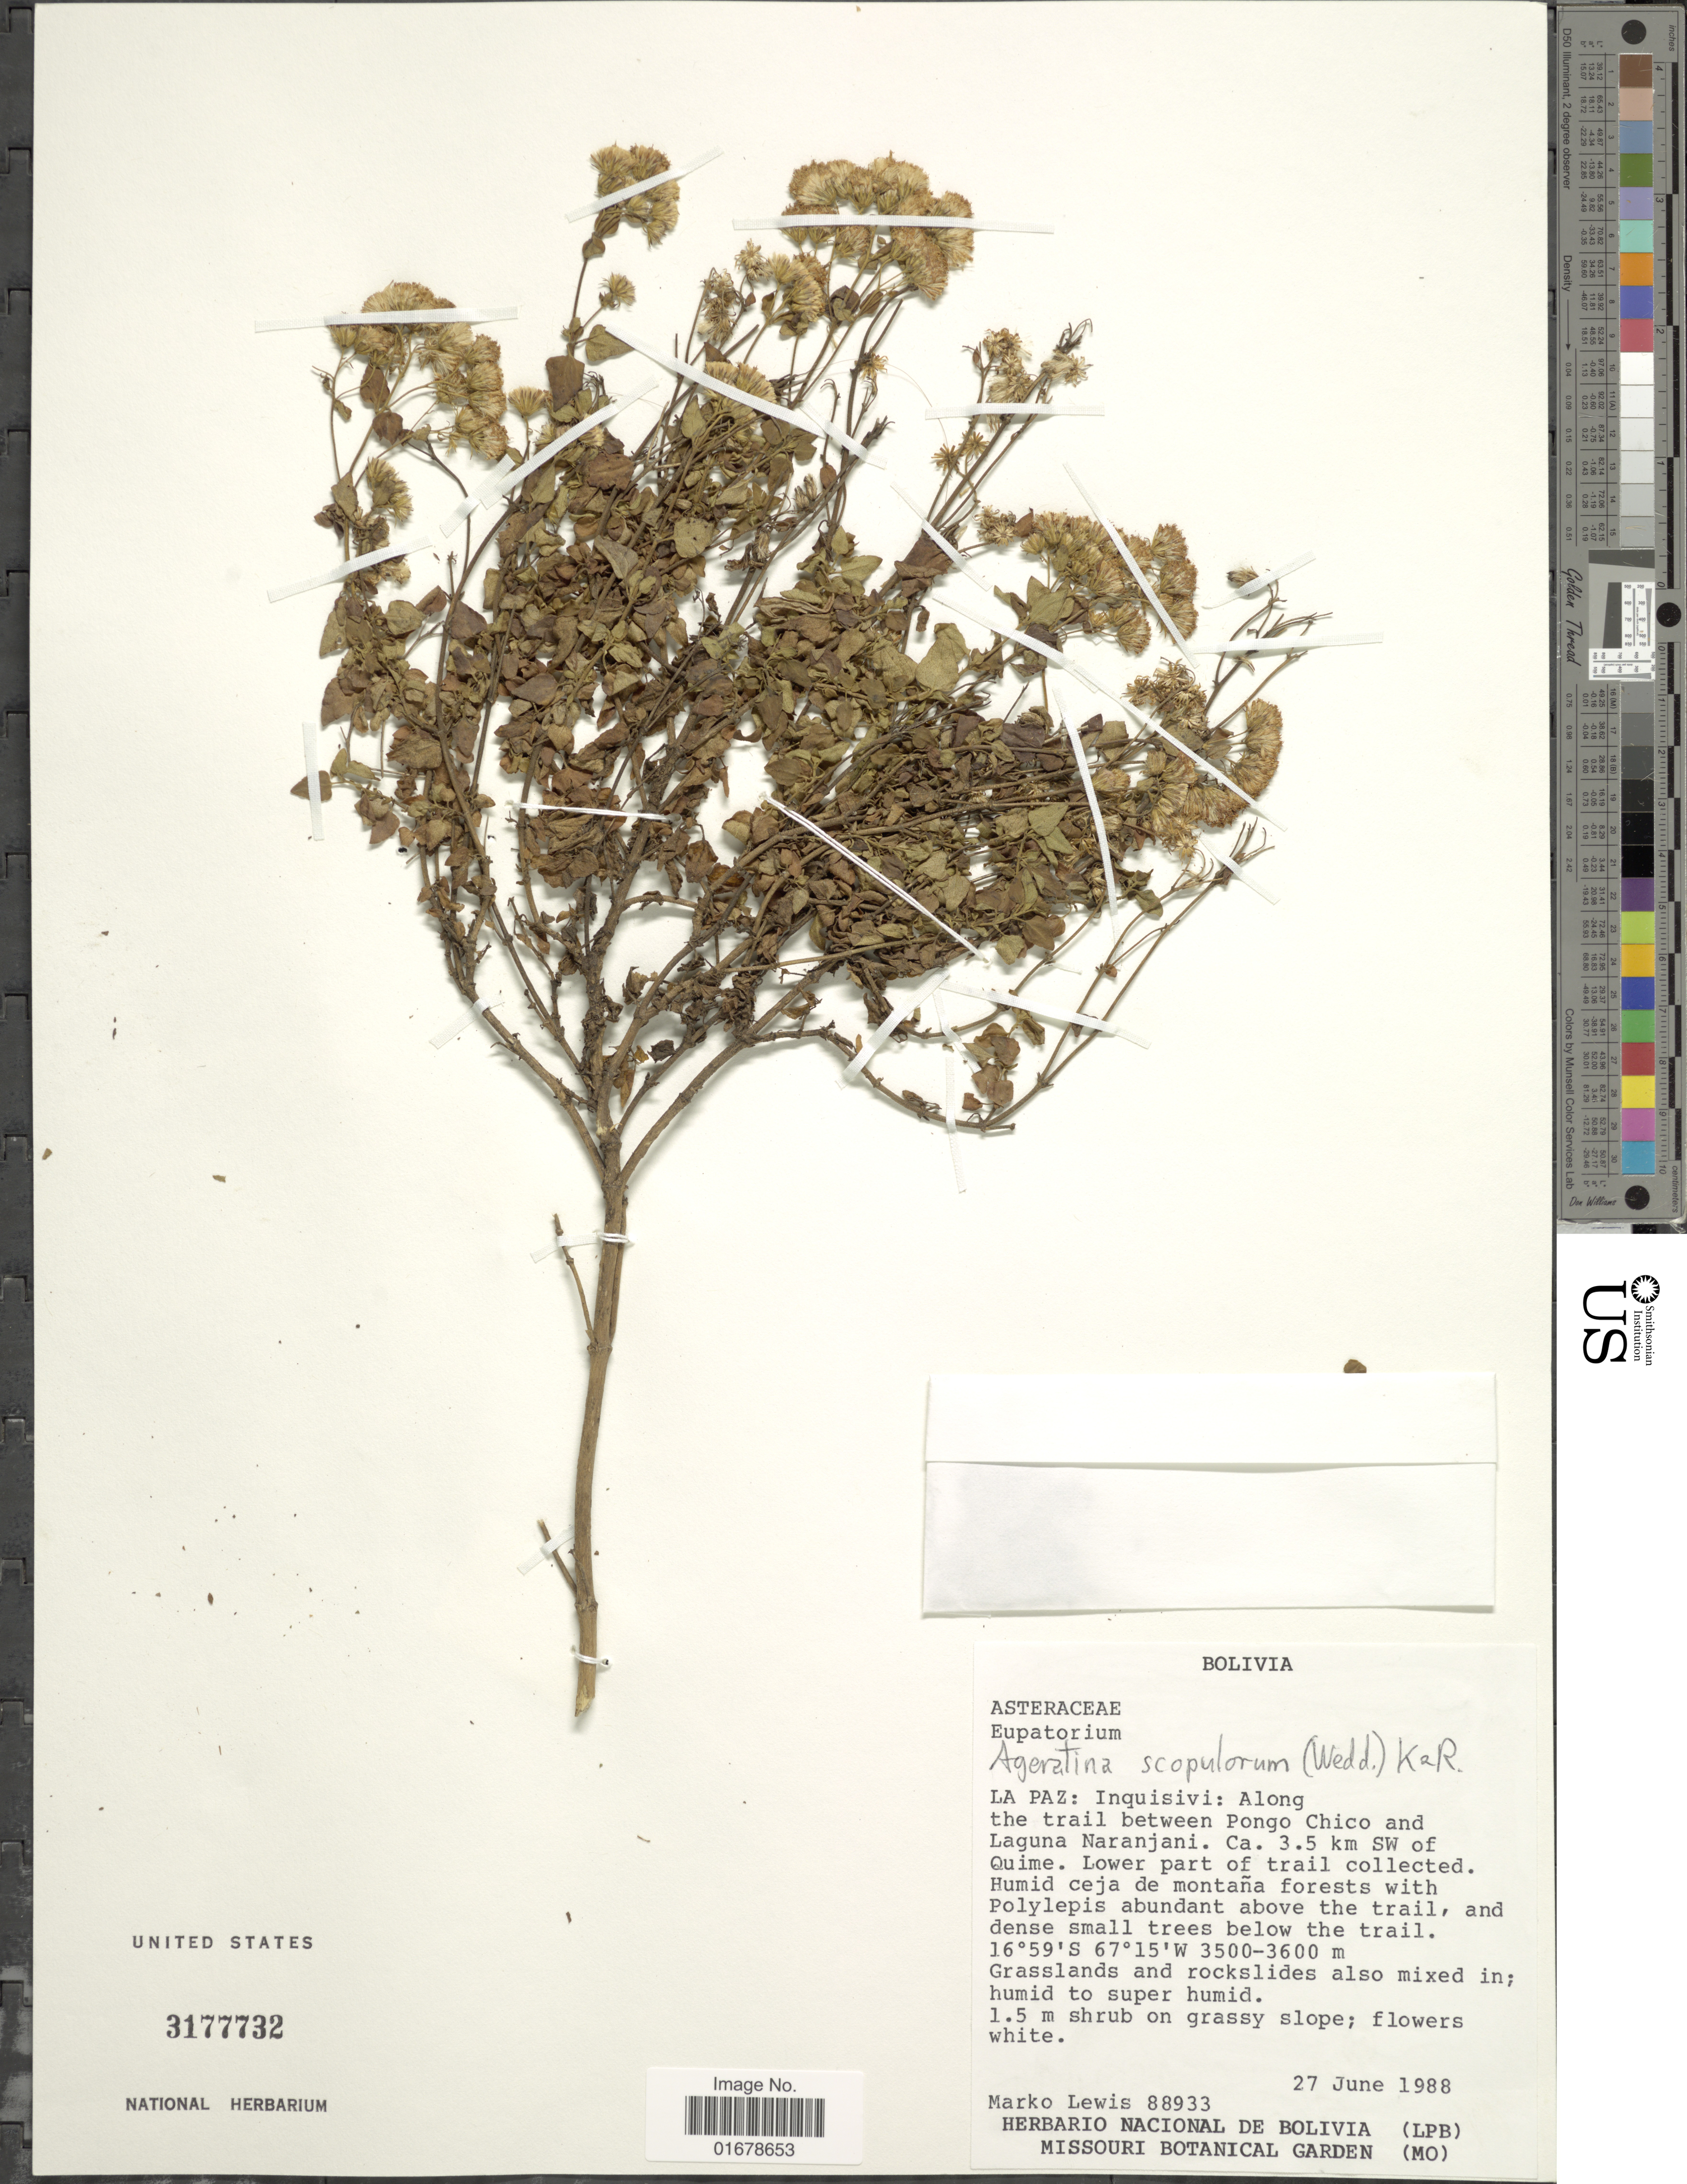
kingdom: Plantae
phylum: Tracheophyta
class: Magnoliopsida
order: Asterales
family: Asteraceae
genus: Ageratina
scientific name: Ageratina scopulorum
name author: (Wedd.) R.M. King & H. Rob.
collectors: M. A. Lewis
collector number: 88933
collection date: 1988-06-27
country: Bolivia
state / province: La Paz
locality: Inquisivi: Along the trail between Pongo Chico and Laguna Naranjani, 3.5 km SW of Quime, Lower part of trail collected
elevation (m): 3500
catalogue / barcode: US 3177732